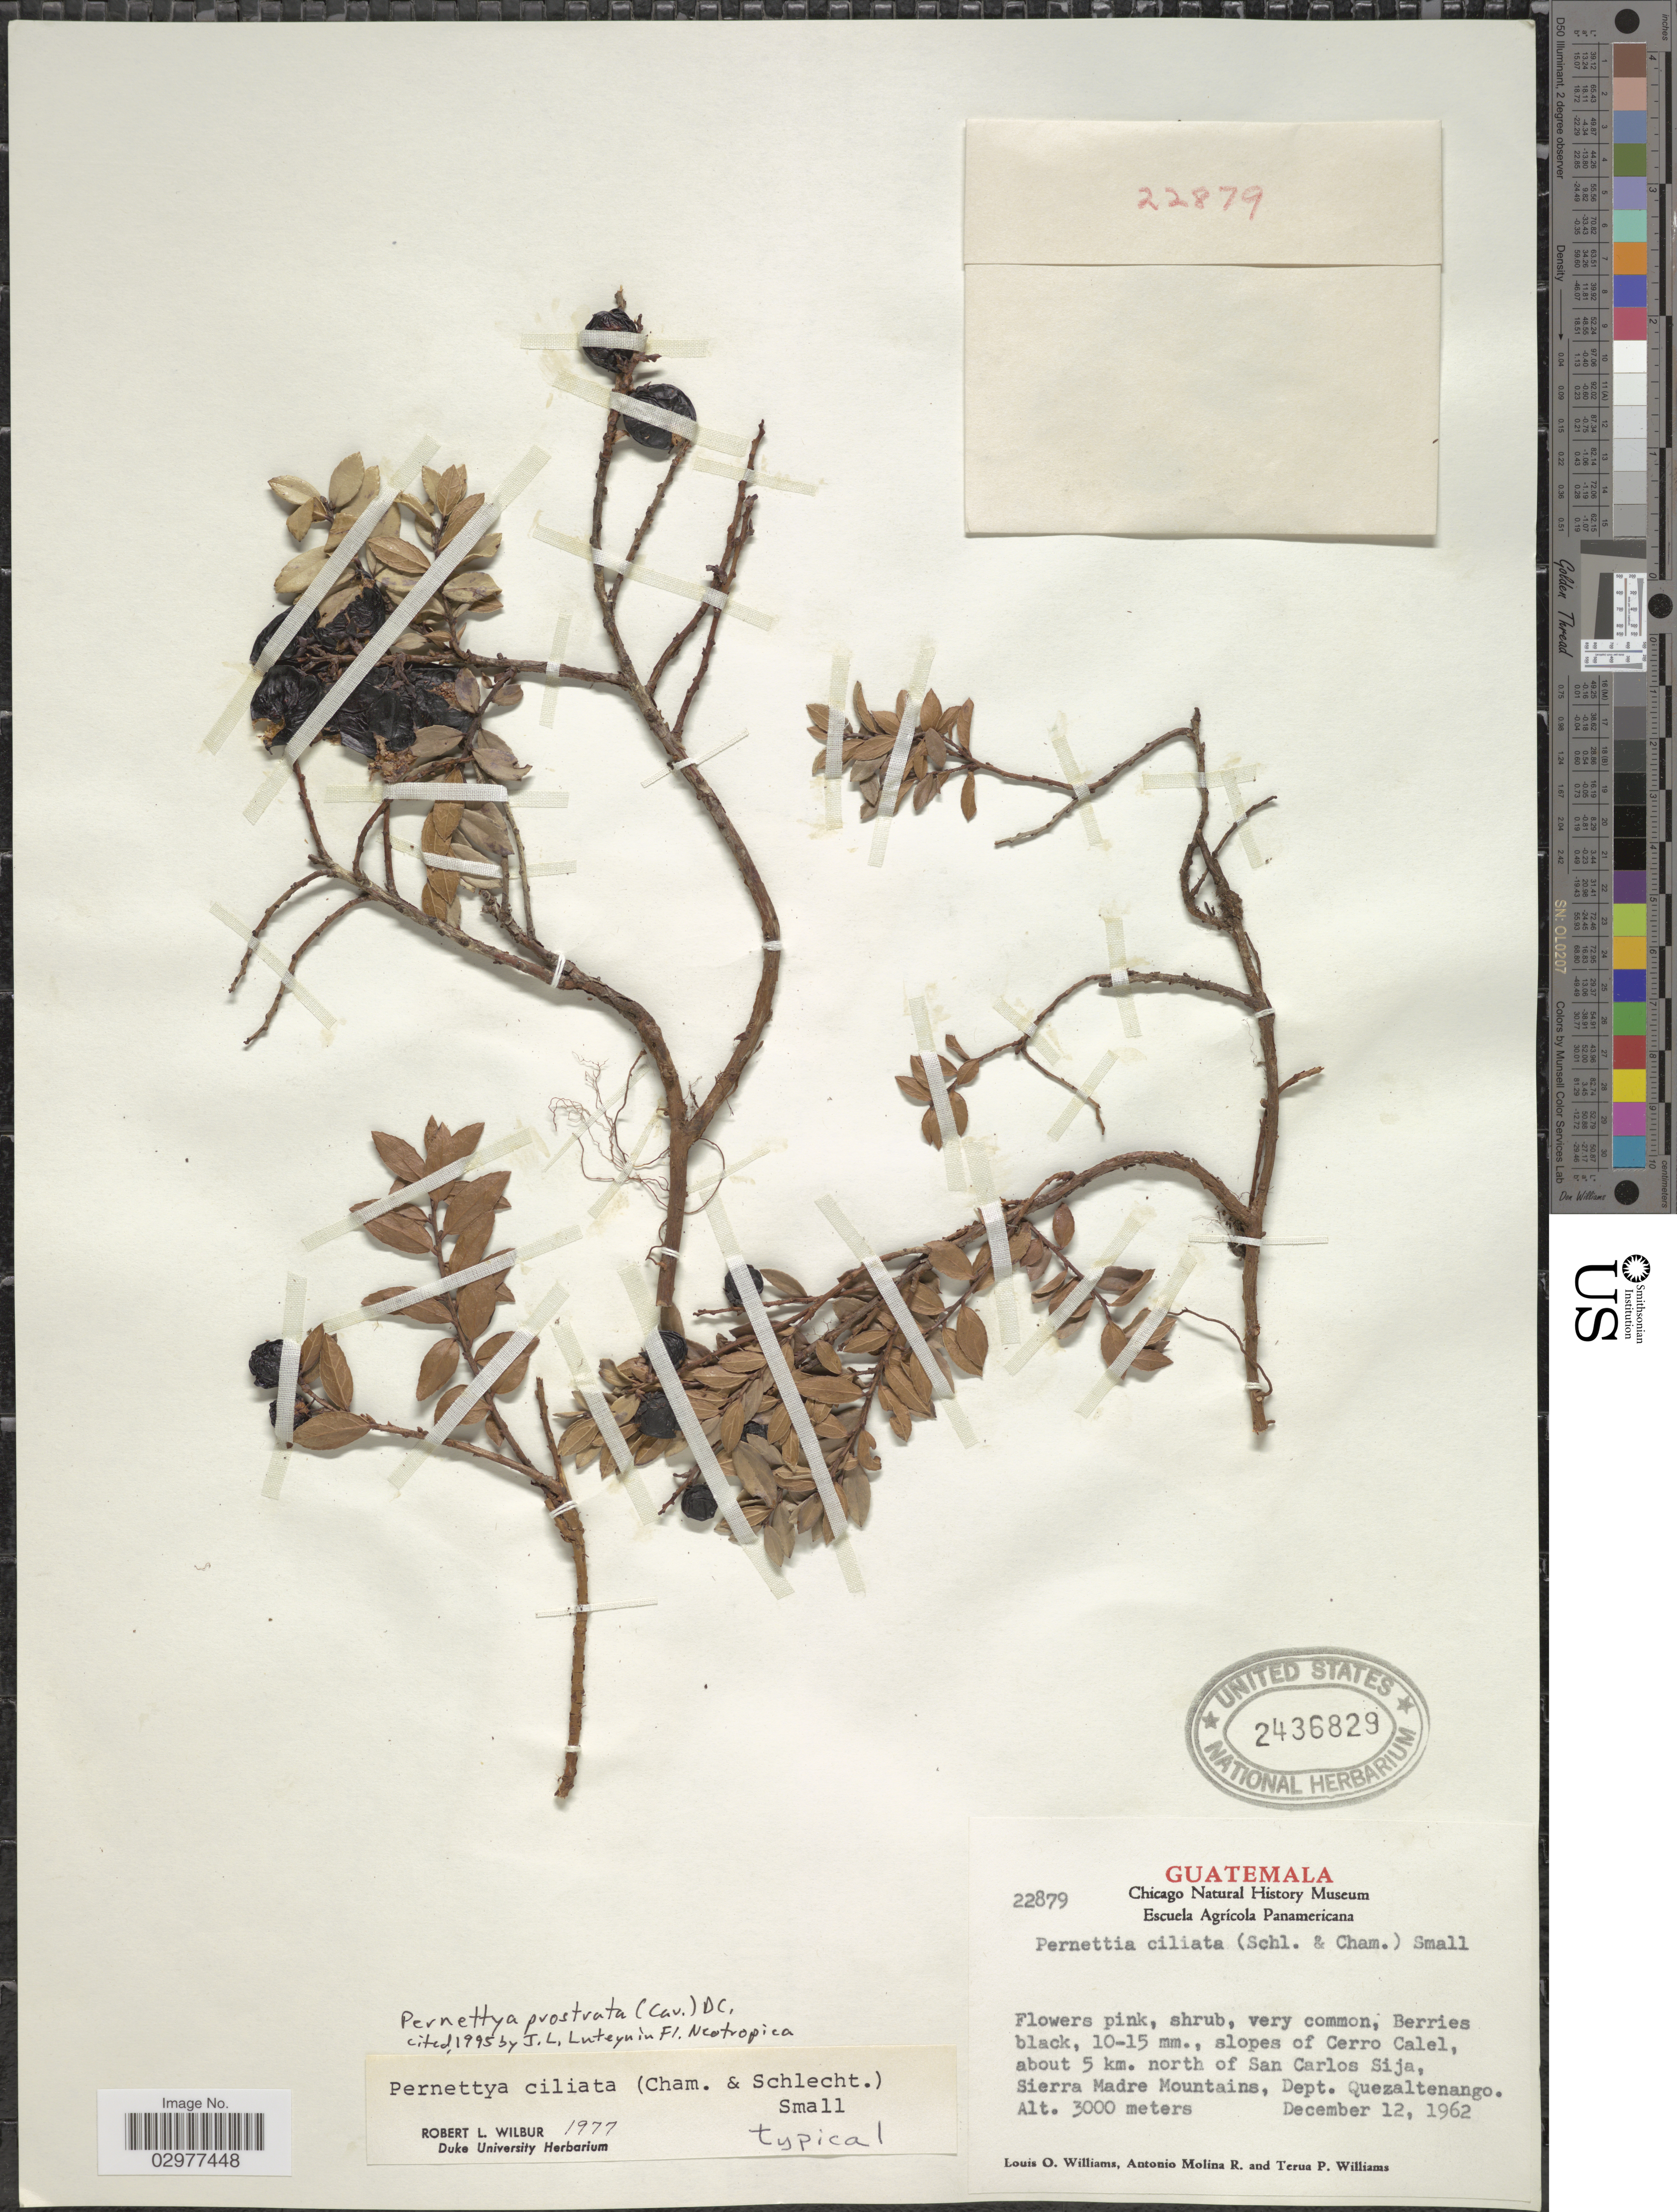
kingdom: Plantae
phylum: Tracheophyta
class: Magnoliopsida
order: Ericales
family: Ericaceae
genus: Pernettya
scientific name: Pernettya prostrata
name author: (Cav.) DC.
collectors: L. O. Williams, A. Molina R. & T. Williams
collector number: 22879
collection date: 1962-12-12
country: Guatemala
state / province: Quetzaltenango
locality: Slopes of Cerro Calel, about 5 km. north of San Carlos Sija, Sierra Madre Mountains, Dept. Quezaltenango.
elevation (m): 3000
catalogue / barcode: US 2436829